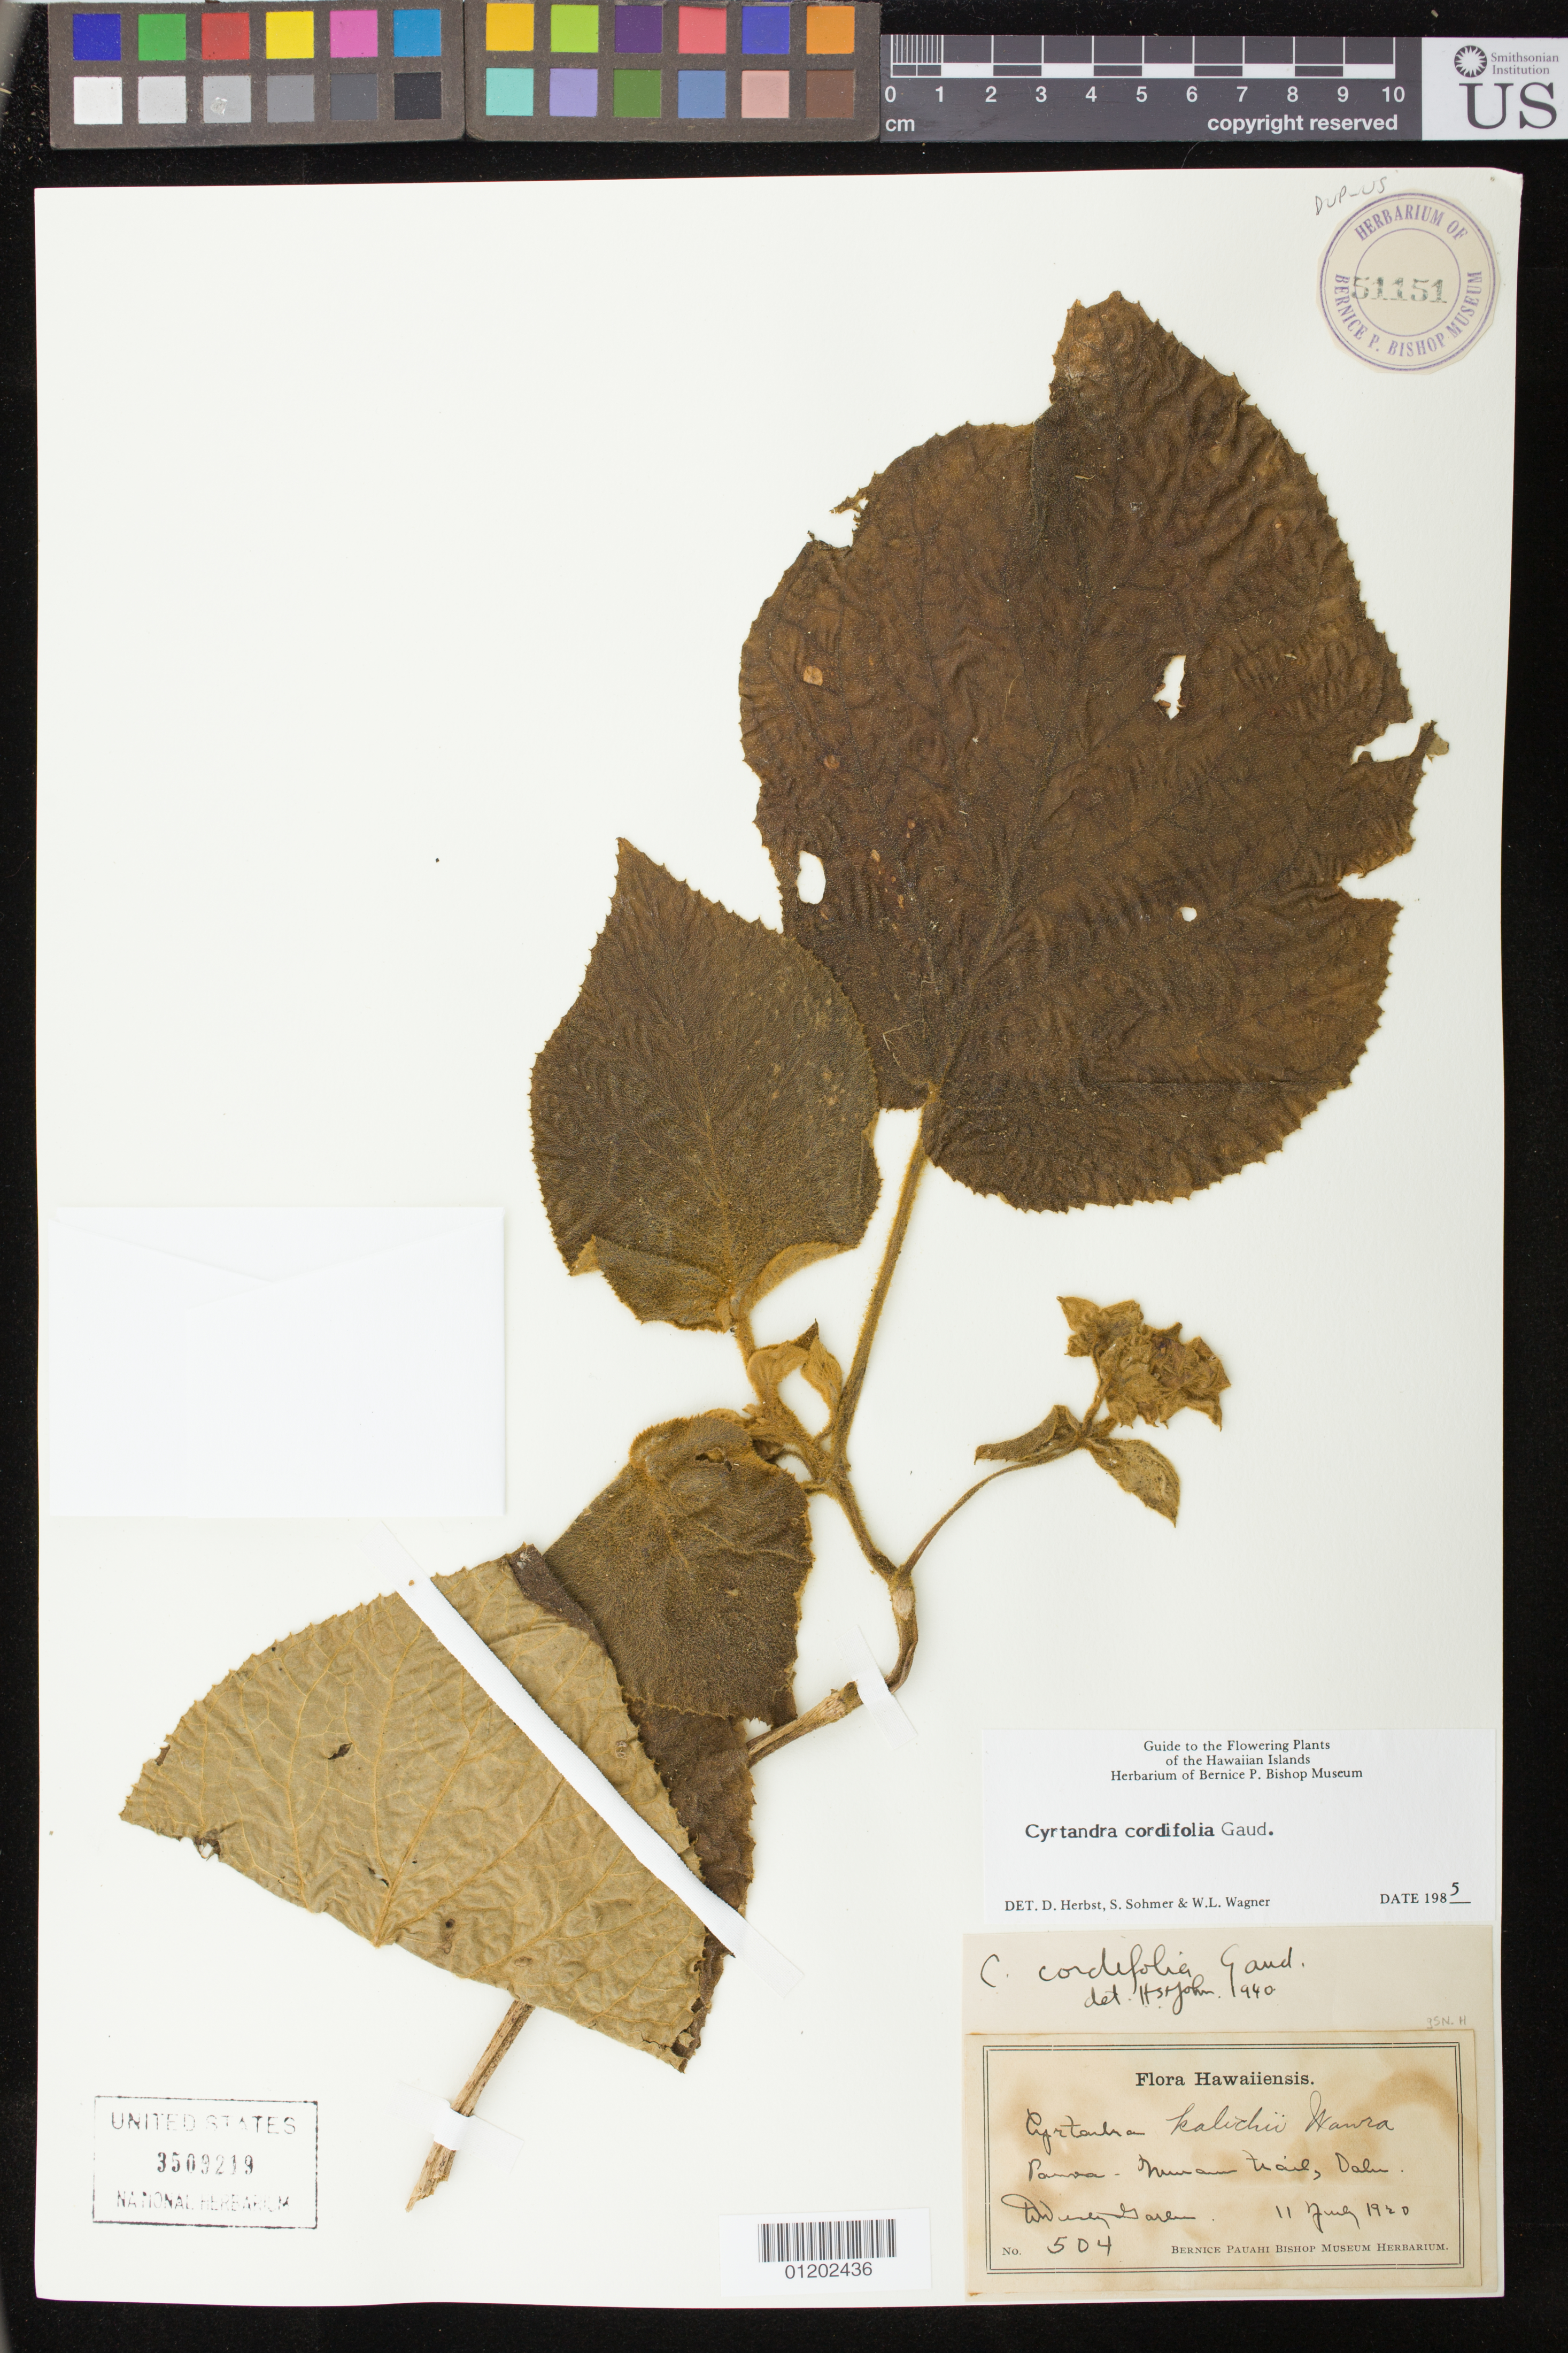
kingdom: Plantae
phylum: Tracheophyta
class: Magnoliopsida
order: Lamiales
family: Gesneriaceae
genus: Cyrtandra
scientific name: Cyrtandra cordifolia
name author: de Vriese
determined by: Herbst, D. R.; Sohmer, S. H.; Wagner, W. L.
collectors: D. W. Garber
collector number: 504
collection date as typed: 11 Jul 1920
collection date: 1920-07-11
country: United States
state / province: Hawaii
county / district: Honolulu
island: Oahu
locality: Pauoa-Nuuanu trail.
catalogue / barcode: US 3509219